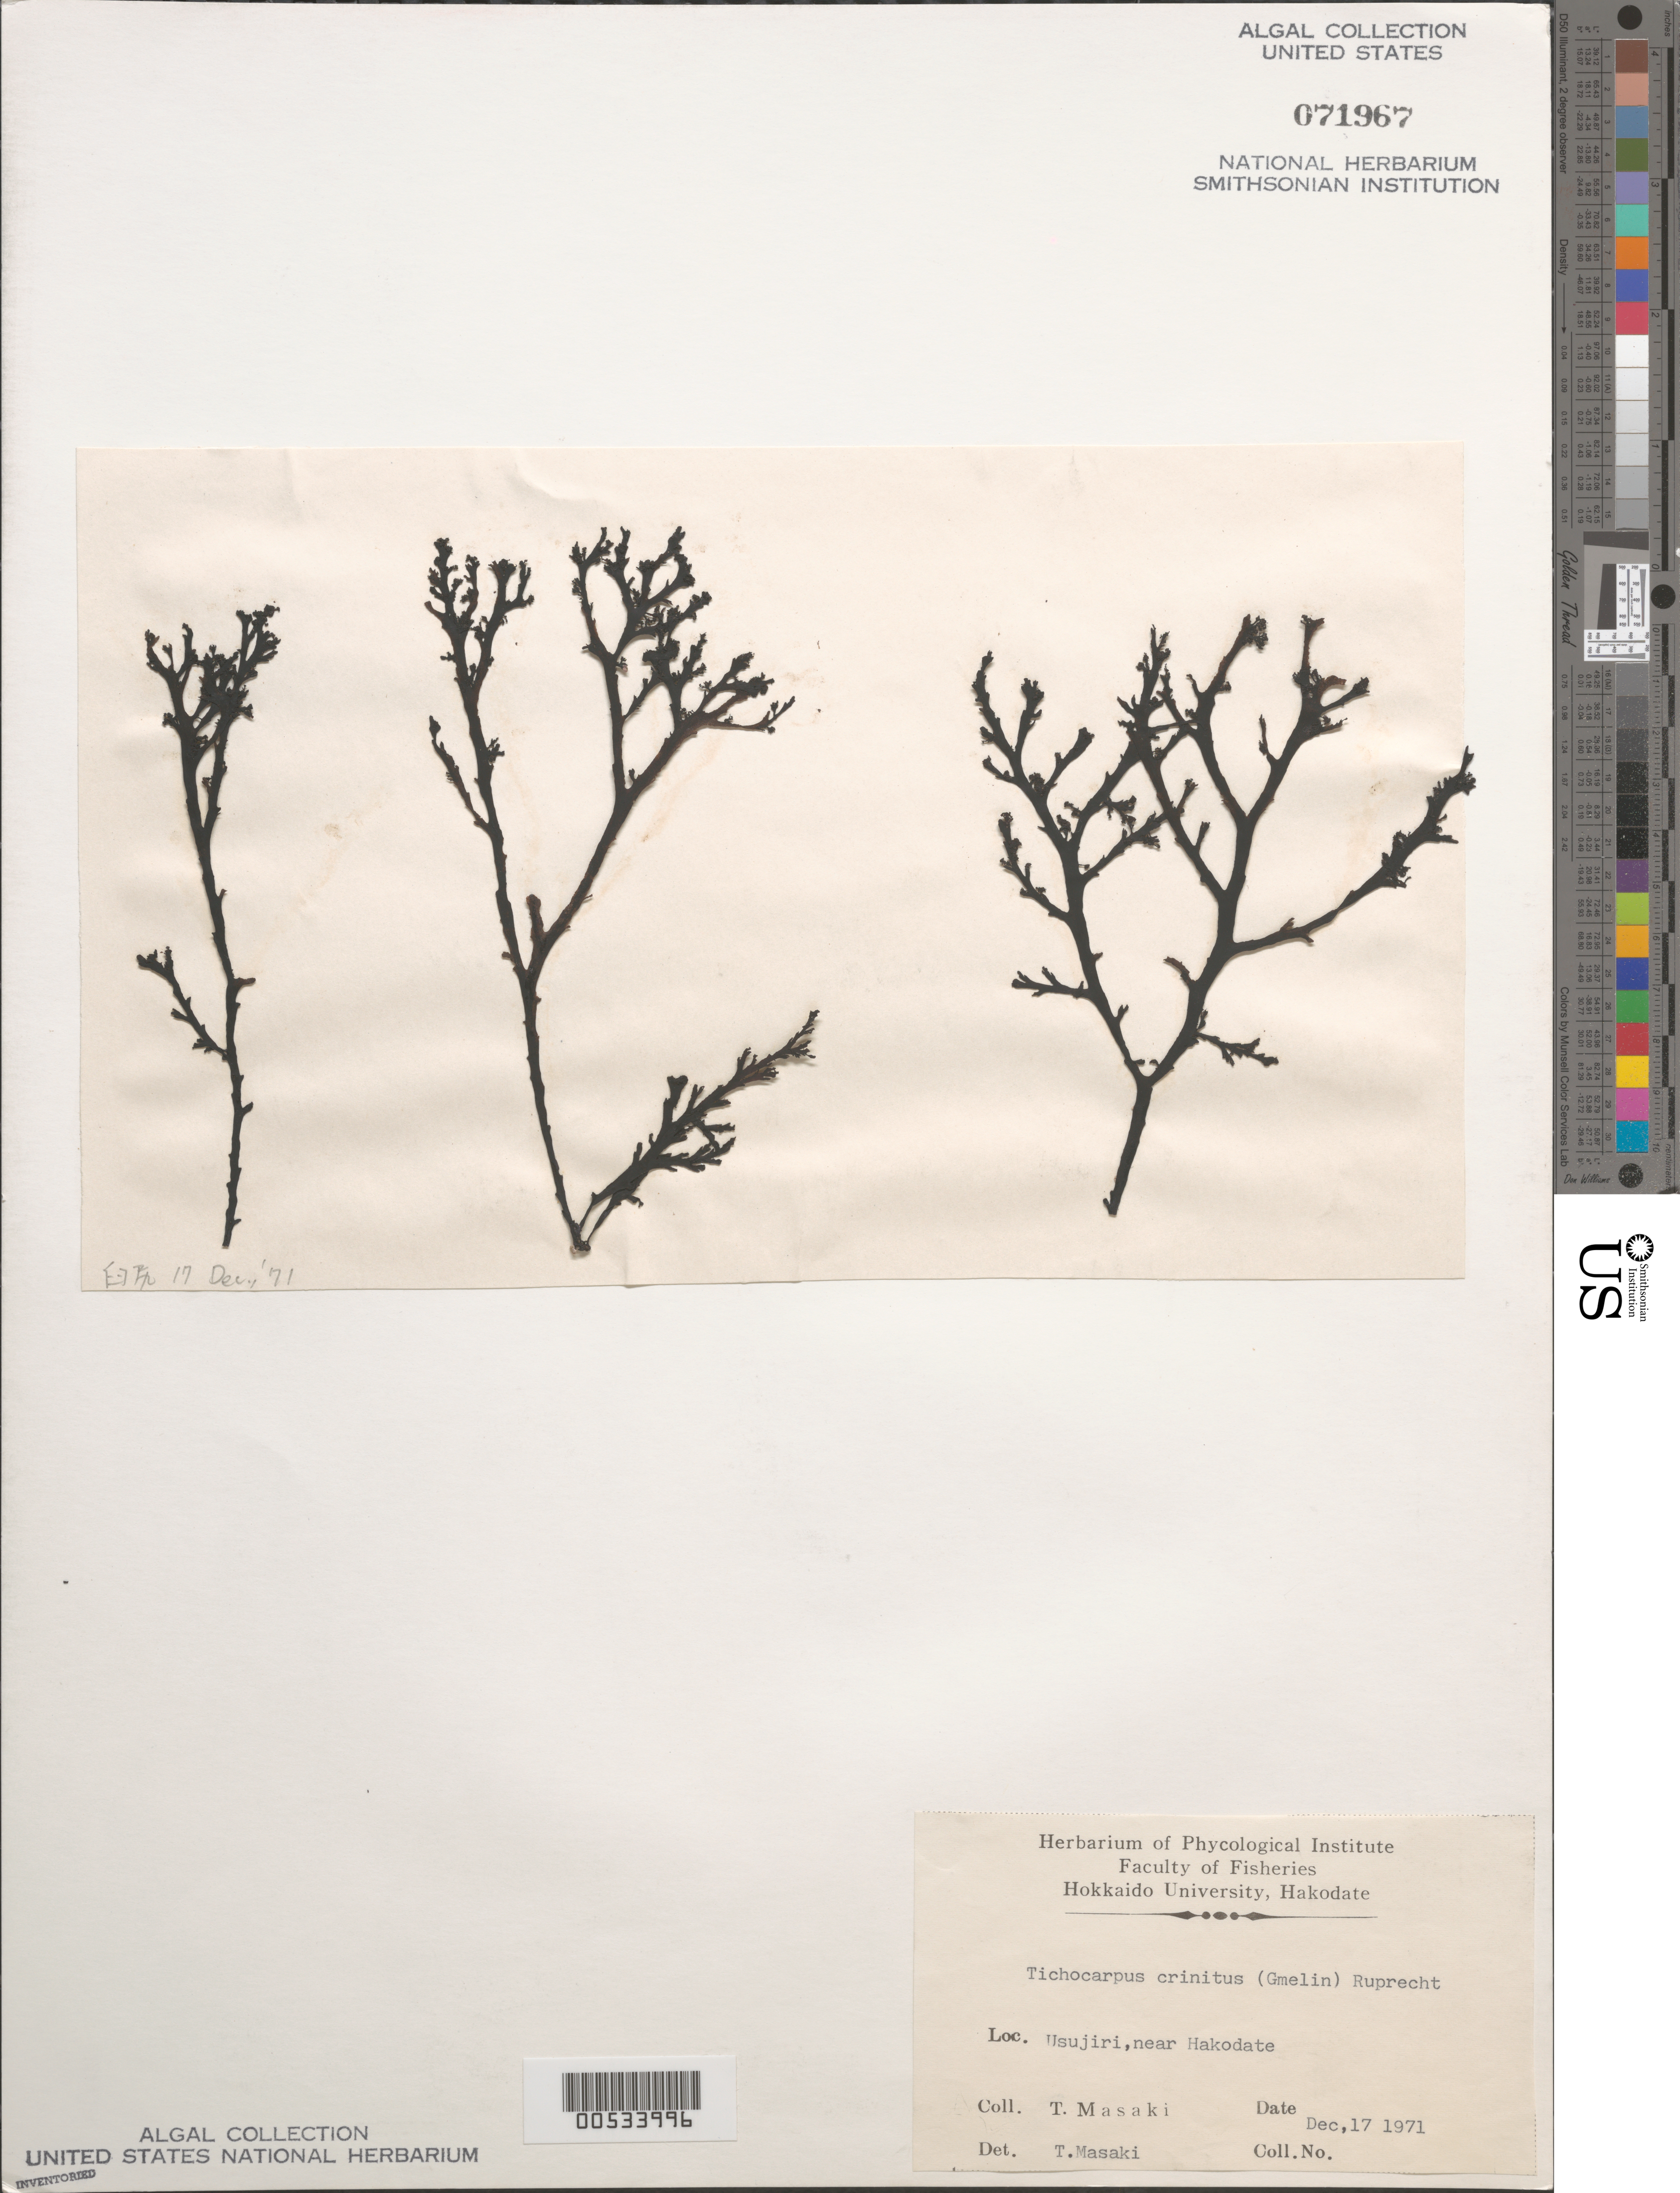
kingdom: Plantae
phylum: Rhodophyta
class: Florideophyceae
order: Gigartinales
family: Tichocarpaceae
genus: Tichocarpus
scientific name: Tichocarpus crinitus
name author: (S.G. Gmel.) Rupr.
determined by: Masaki, T.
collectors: T. Masaki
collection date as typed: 17 Dec 1971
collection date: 1971-12-17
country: Japan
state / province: Hokkaido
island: Hokkaido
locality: Usujiri, near Hakodate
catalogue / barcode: US 71967